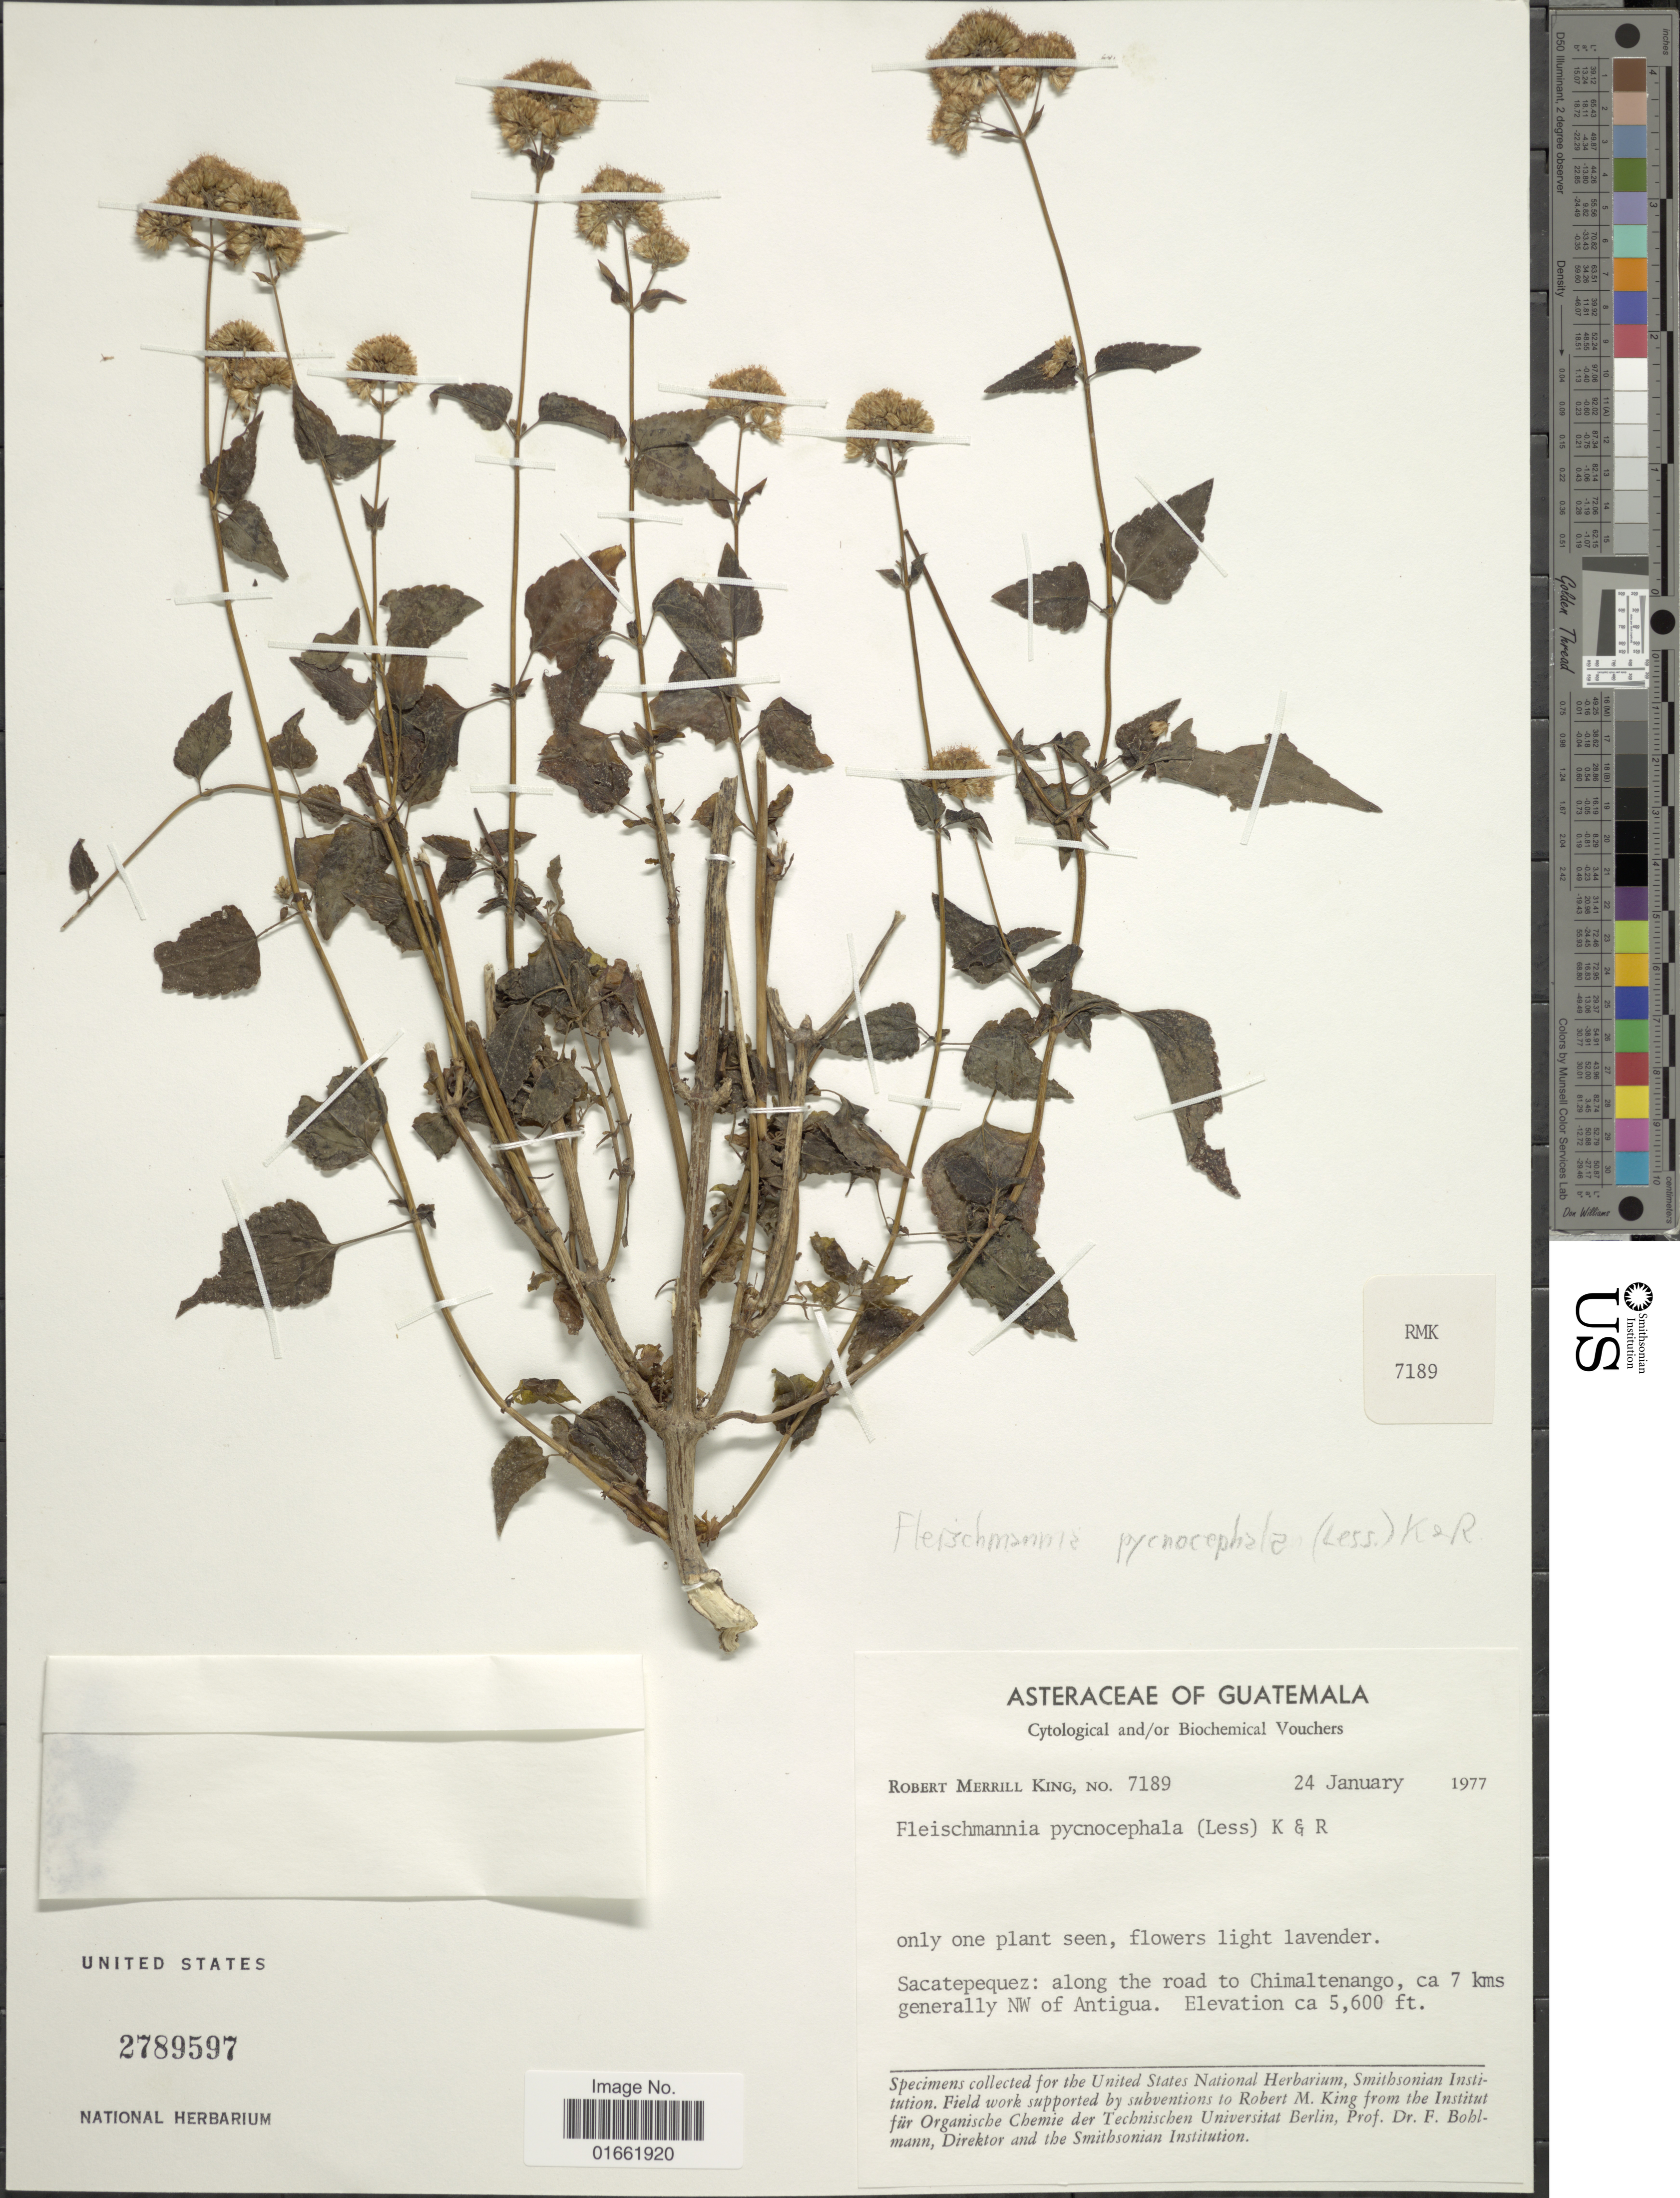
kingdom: Plantae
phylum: Tracheophyta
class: Magnoliopsida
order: Asterales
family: Asteraceae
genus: Fleischmannia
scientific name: Fleischmannia pycnocephala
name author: (Less.) R.M. King & H. Rob.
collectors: R. M. King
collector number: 7189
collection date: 1977-01-24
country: Guatemala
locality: Sacatepequez: along the road to Chimaltenango, ca kms generally NW of Antigua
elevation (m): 1707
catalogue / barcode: US 2789597